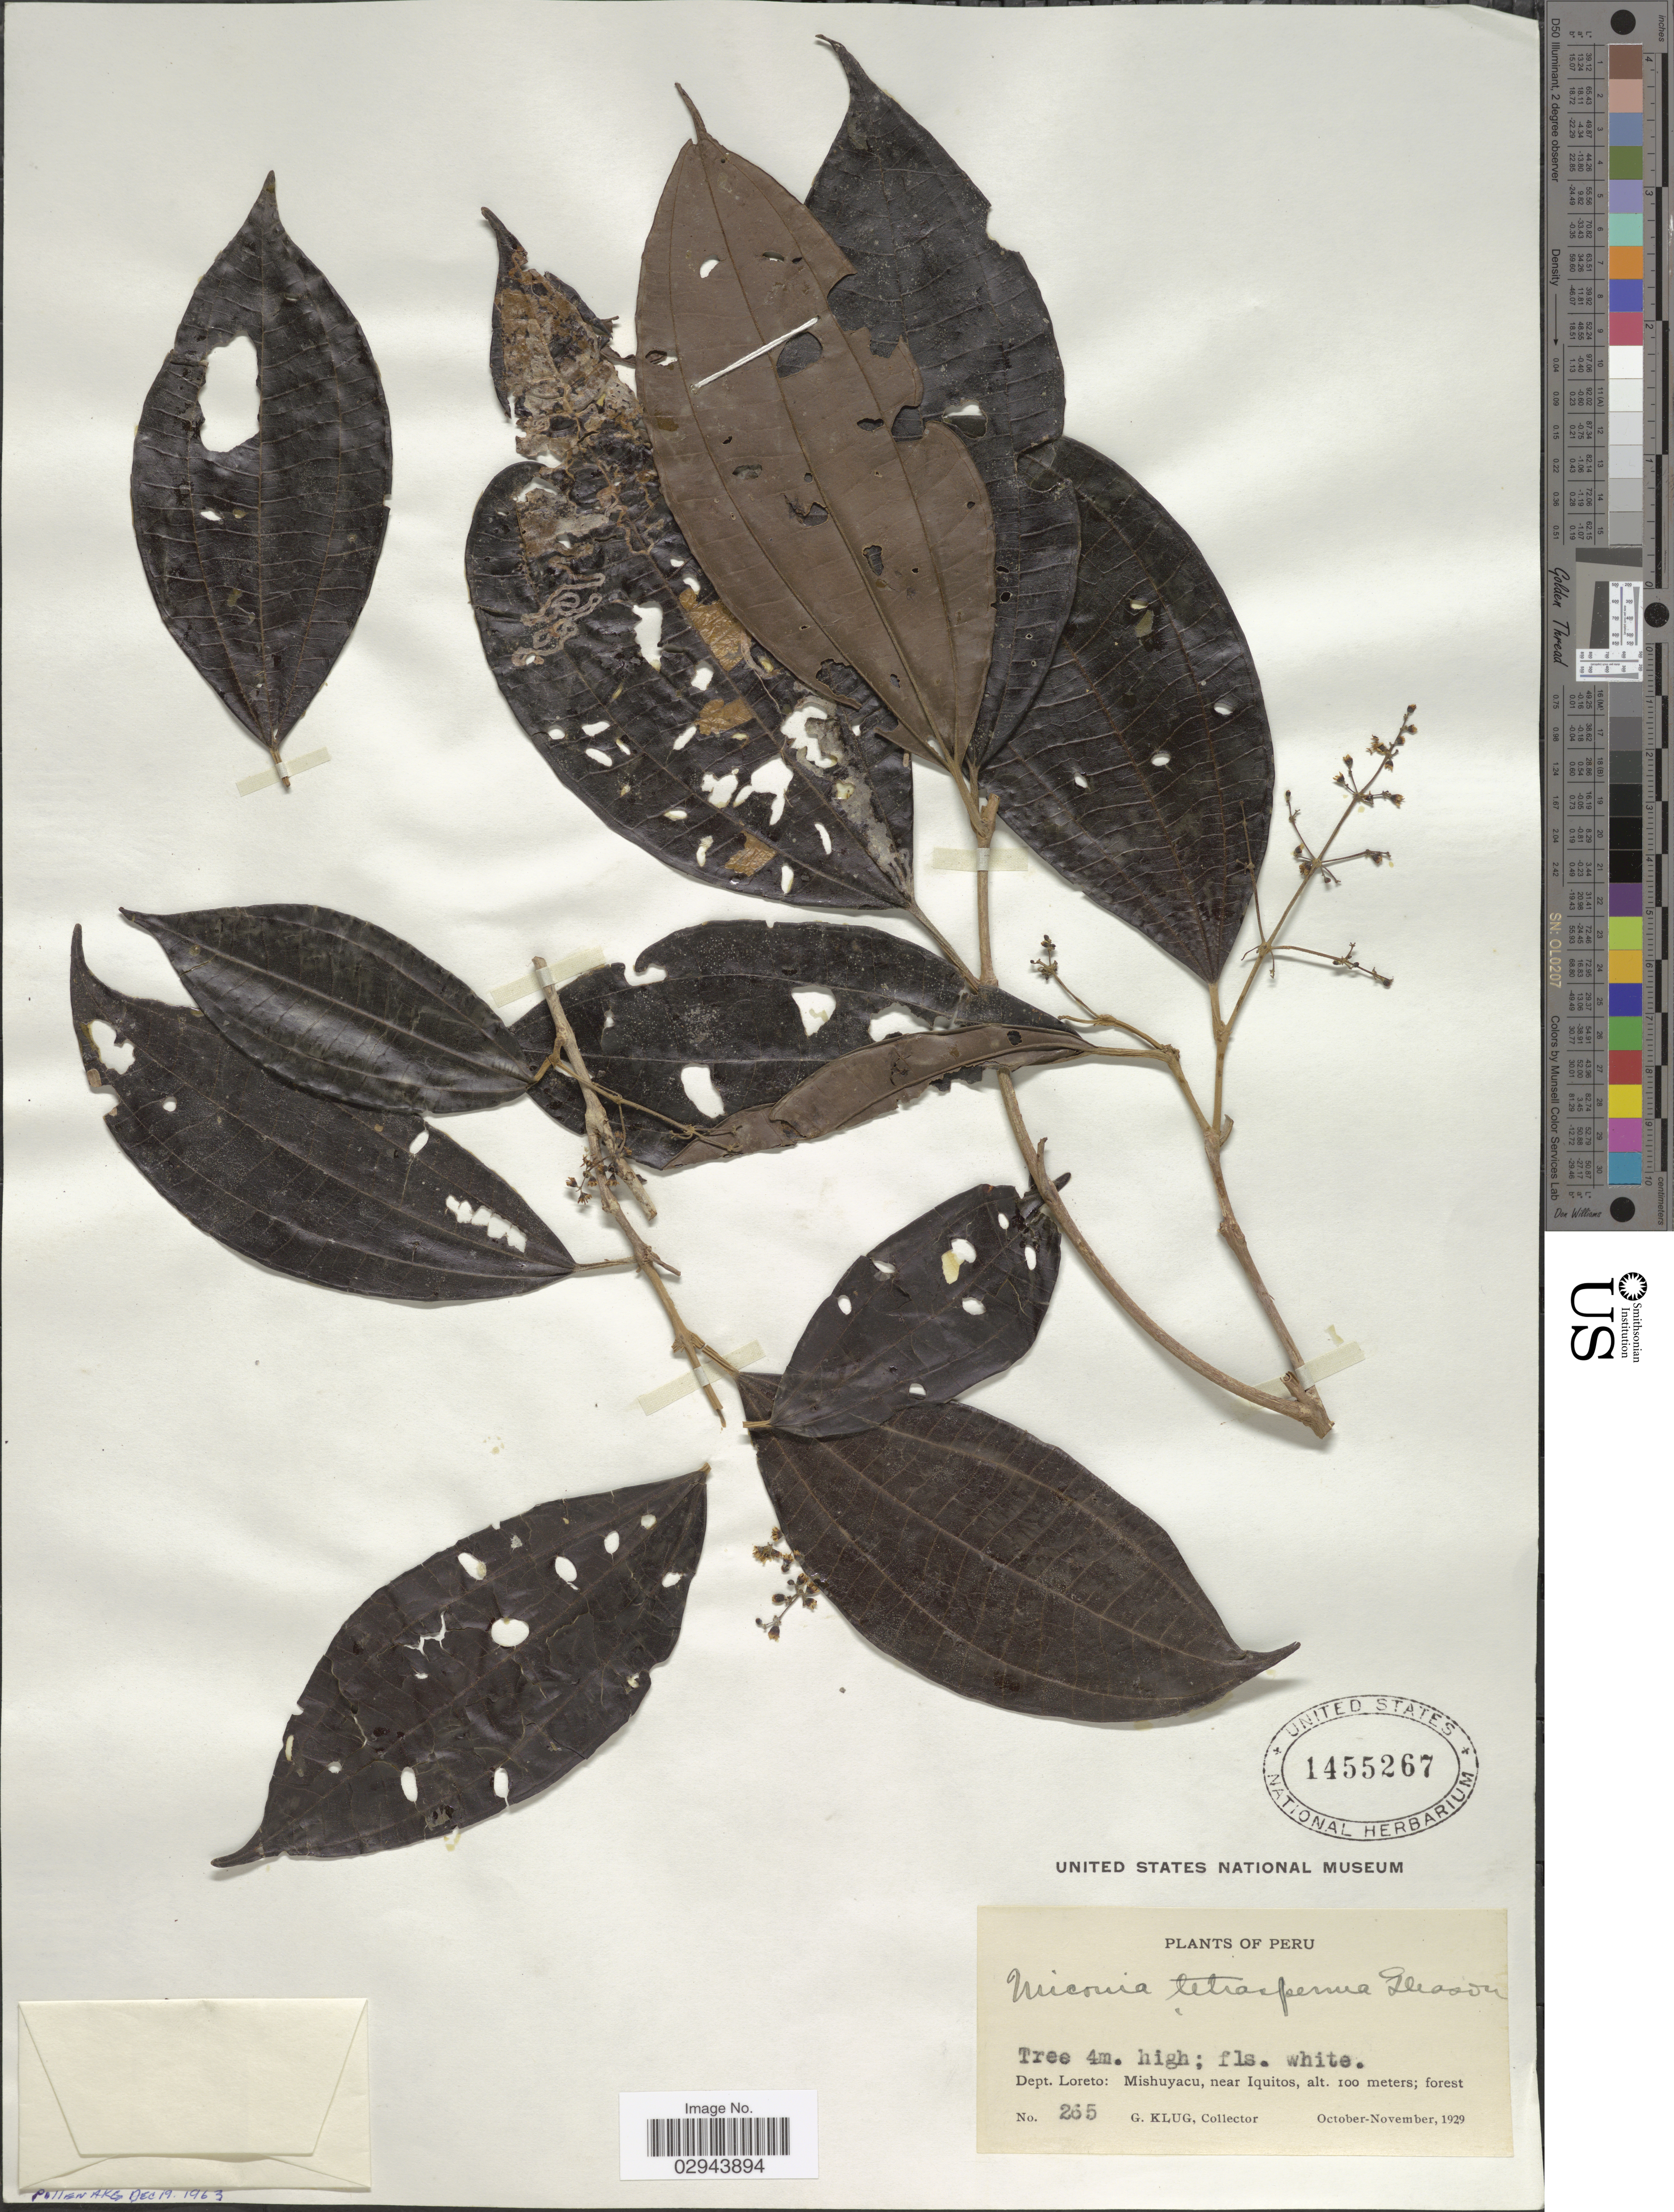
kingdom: Plantae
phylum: Tracheophyta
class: Magnoliopsida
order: Myrtales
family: Melastomataceae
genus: Miconia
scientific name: Miconia tetrasperma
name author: Gleason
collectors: G. Klug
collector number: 265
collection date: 1929-10/1929-11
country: Peru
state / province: Loreto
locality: Dept. Loreto: Mishuyacu, near Iquitos.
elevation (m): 100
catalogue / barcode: US 1455267